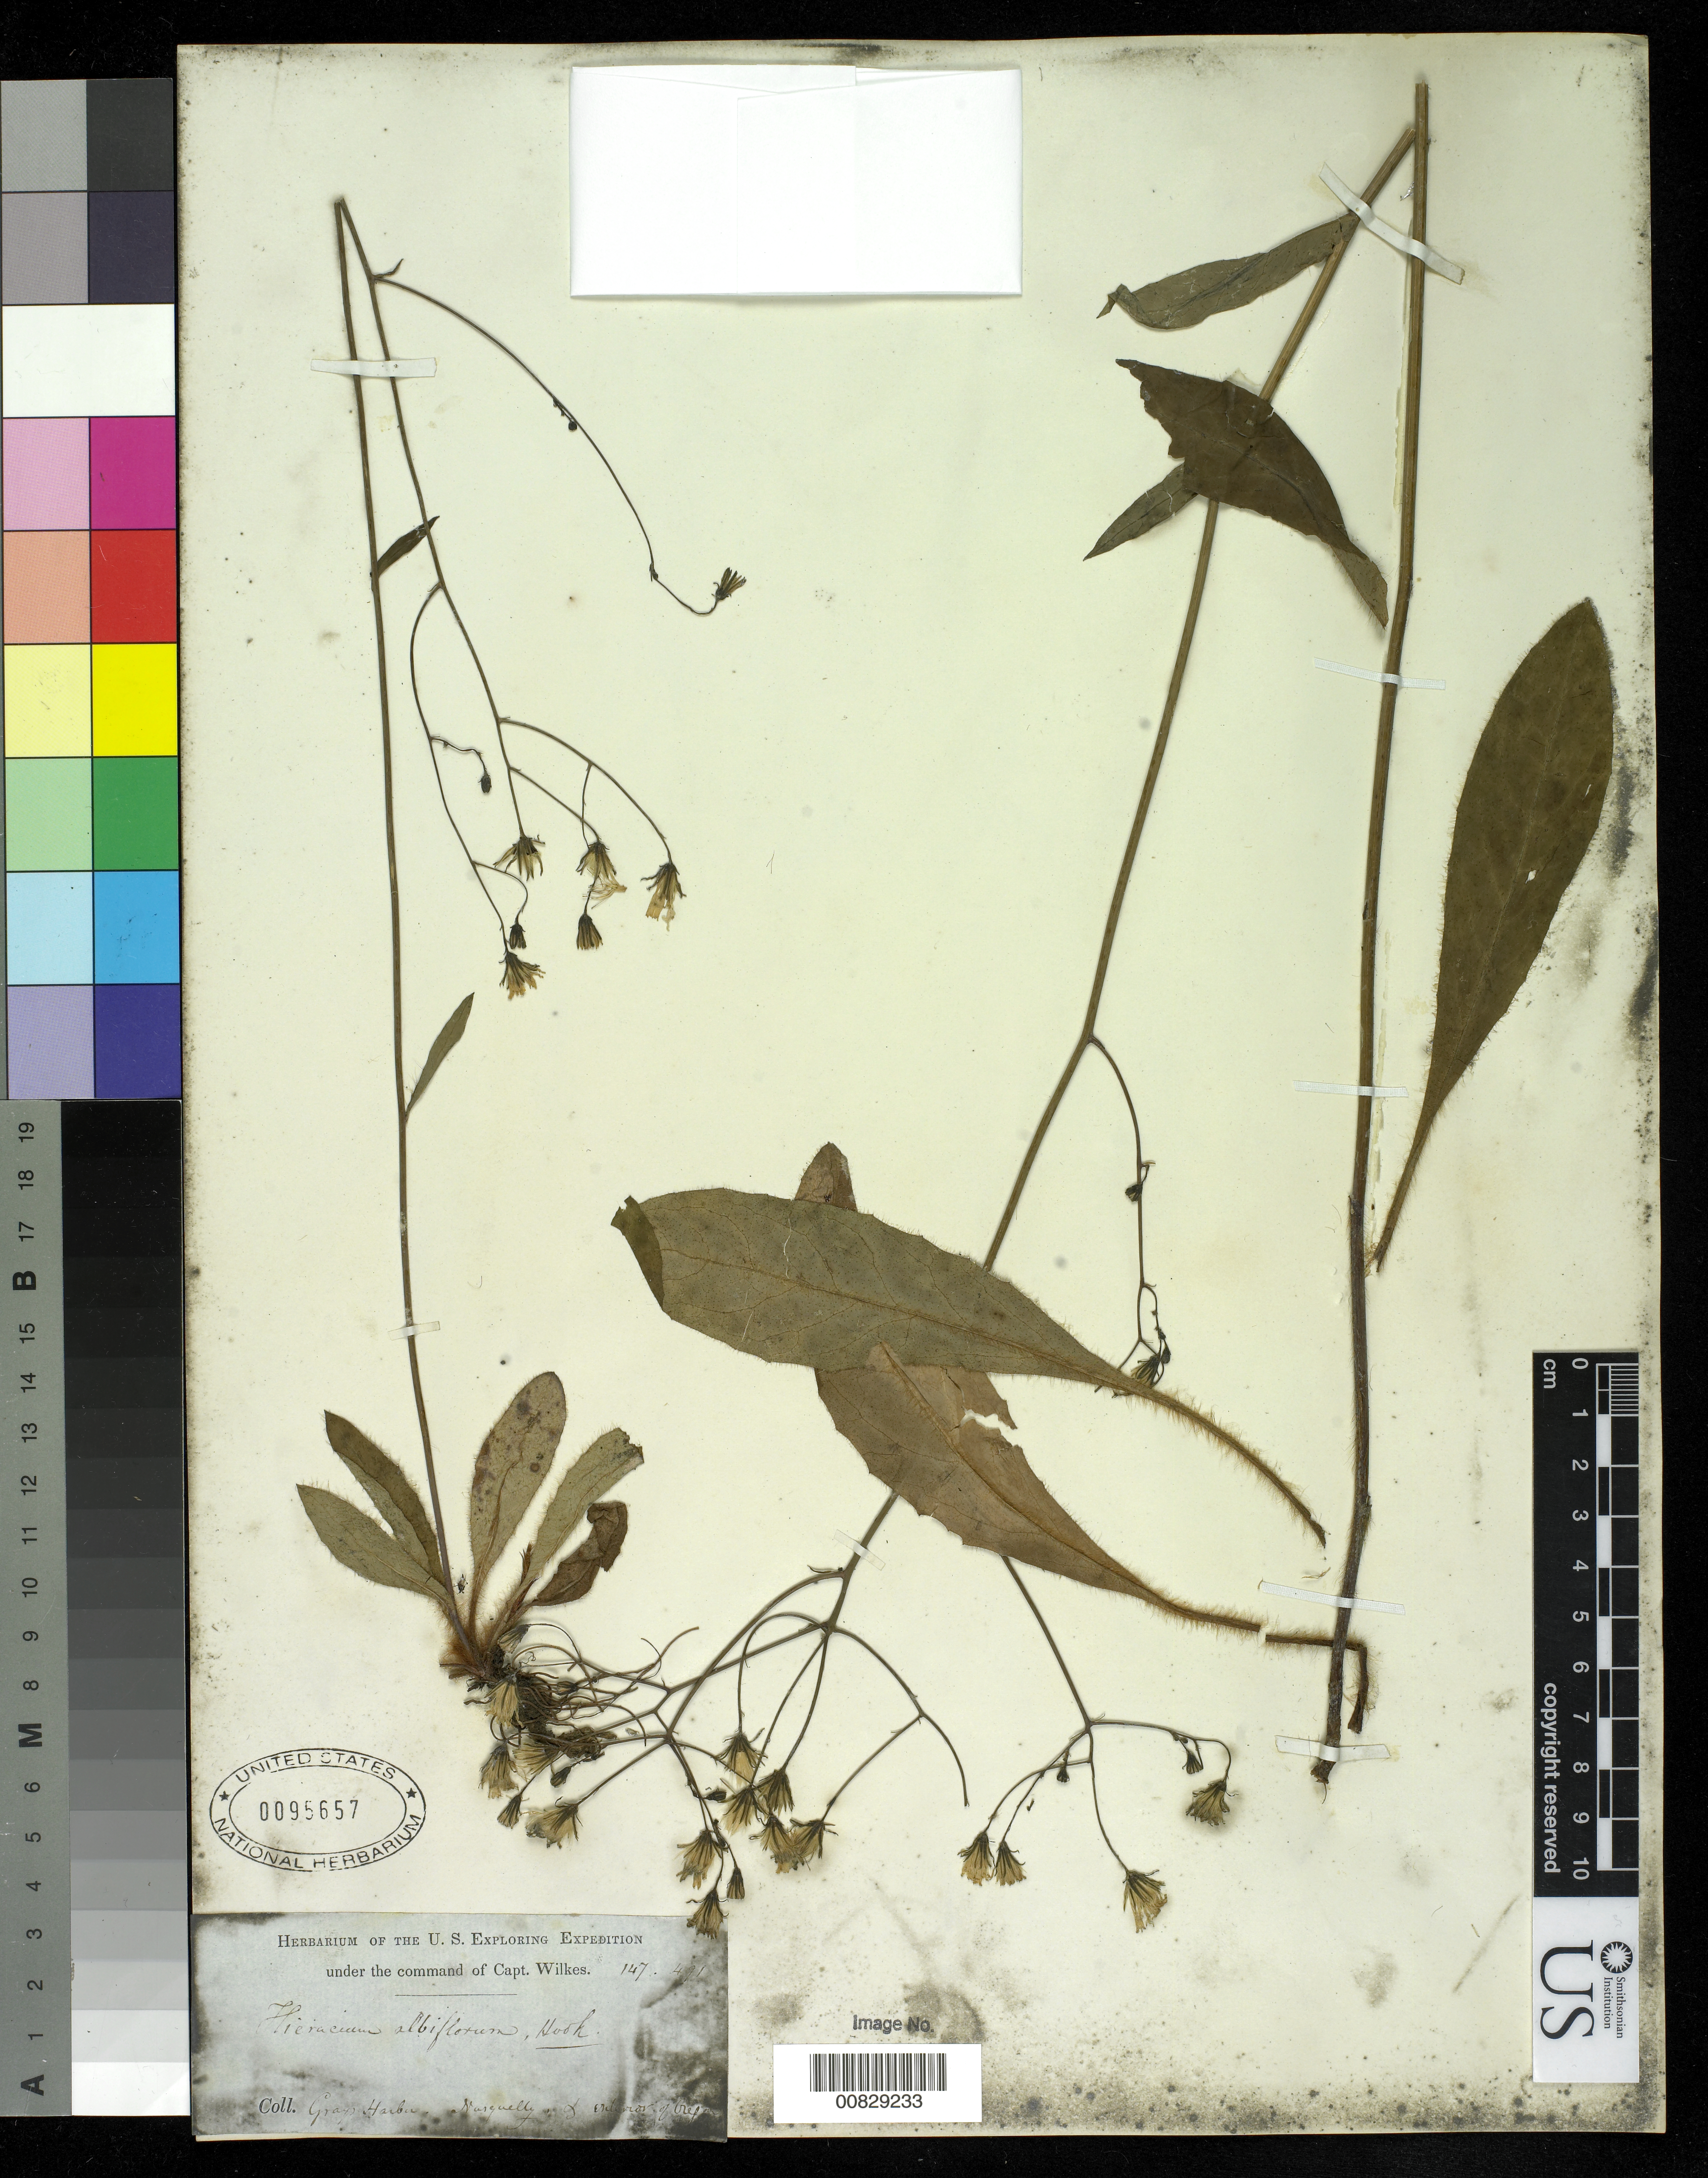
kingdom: Plantae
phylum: Tracheophyta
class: Magnoliopsida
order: Asterales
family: Asteraceae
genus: Hieracium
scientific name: Hieracium albiflorum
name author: Hook.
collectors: Wilkes Explor. Exped.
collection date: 1838/1842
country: United States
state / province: Oregon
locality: Gray's Harbor, Nisqually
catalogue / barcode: US 95657